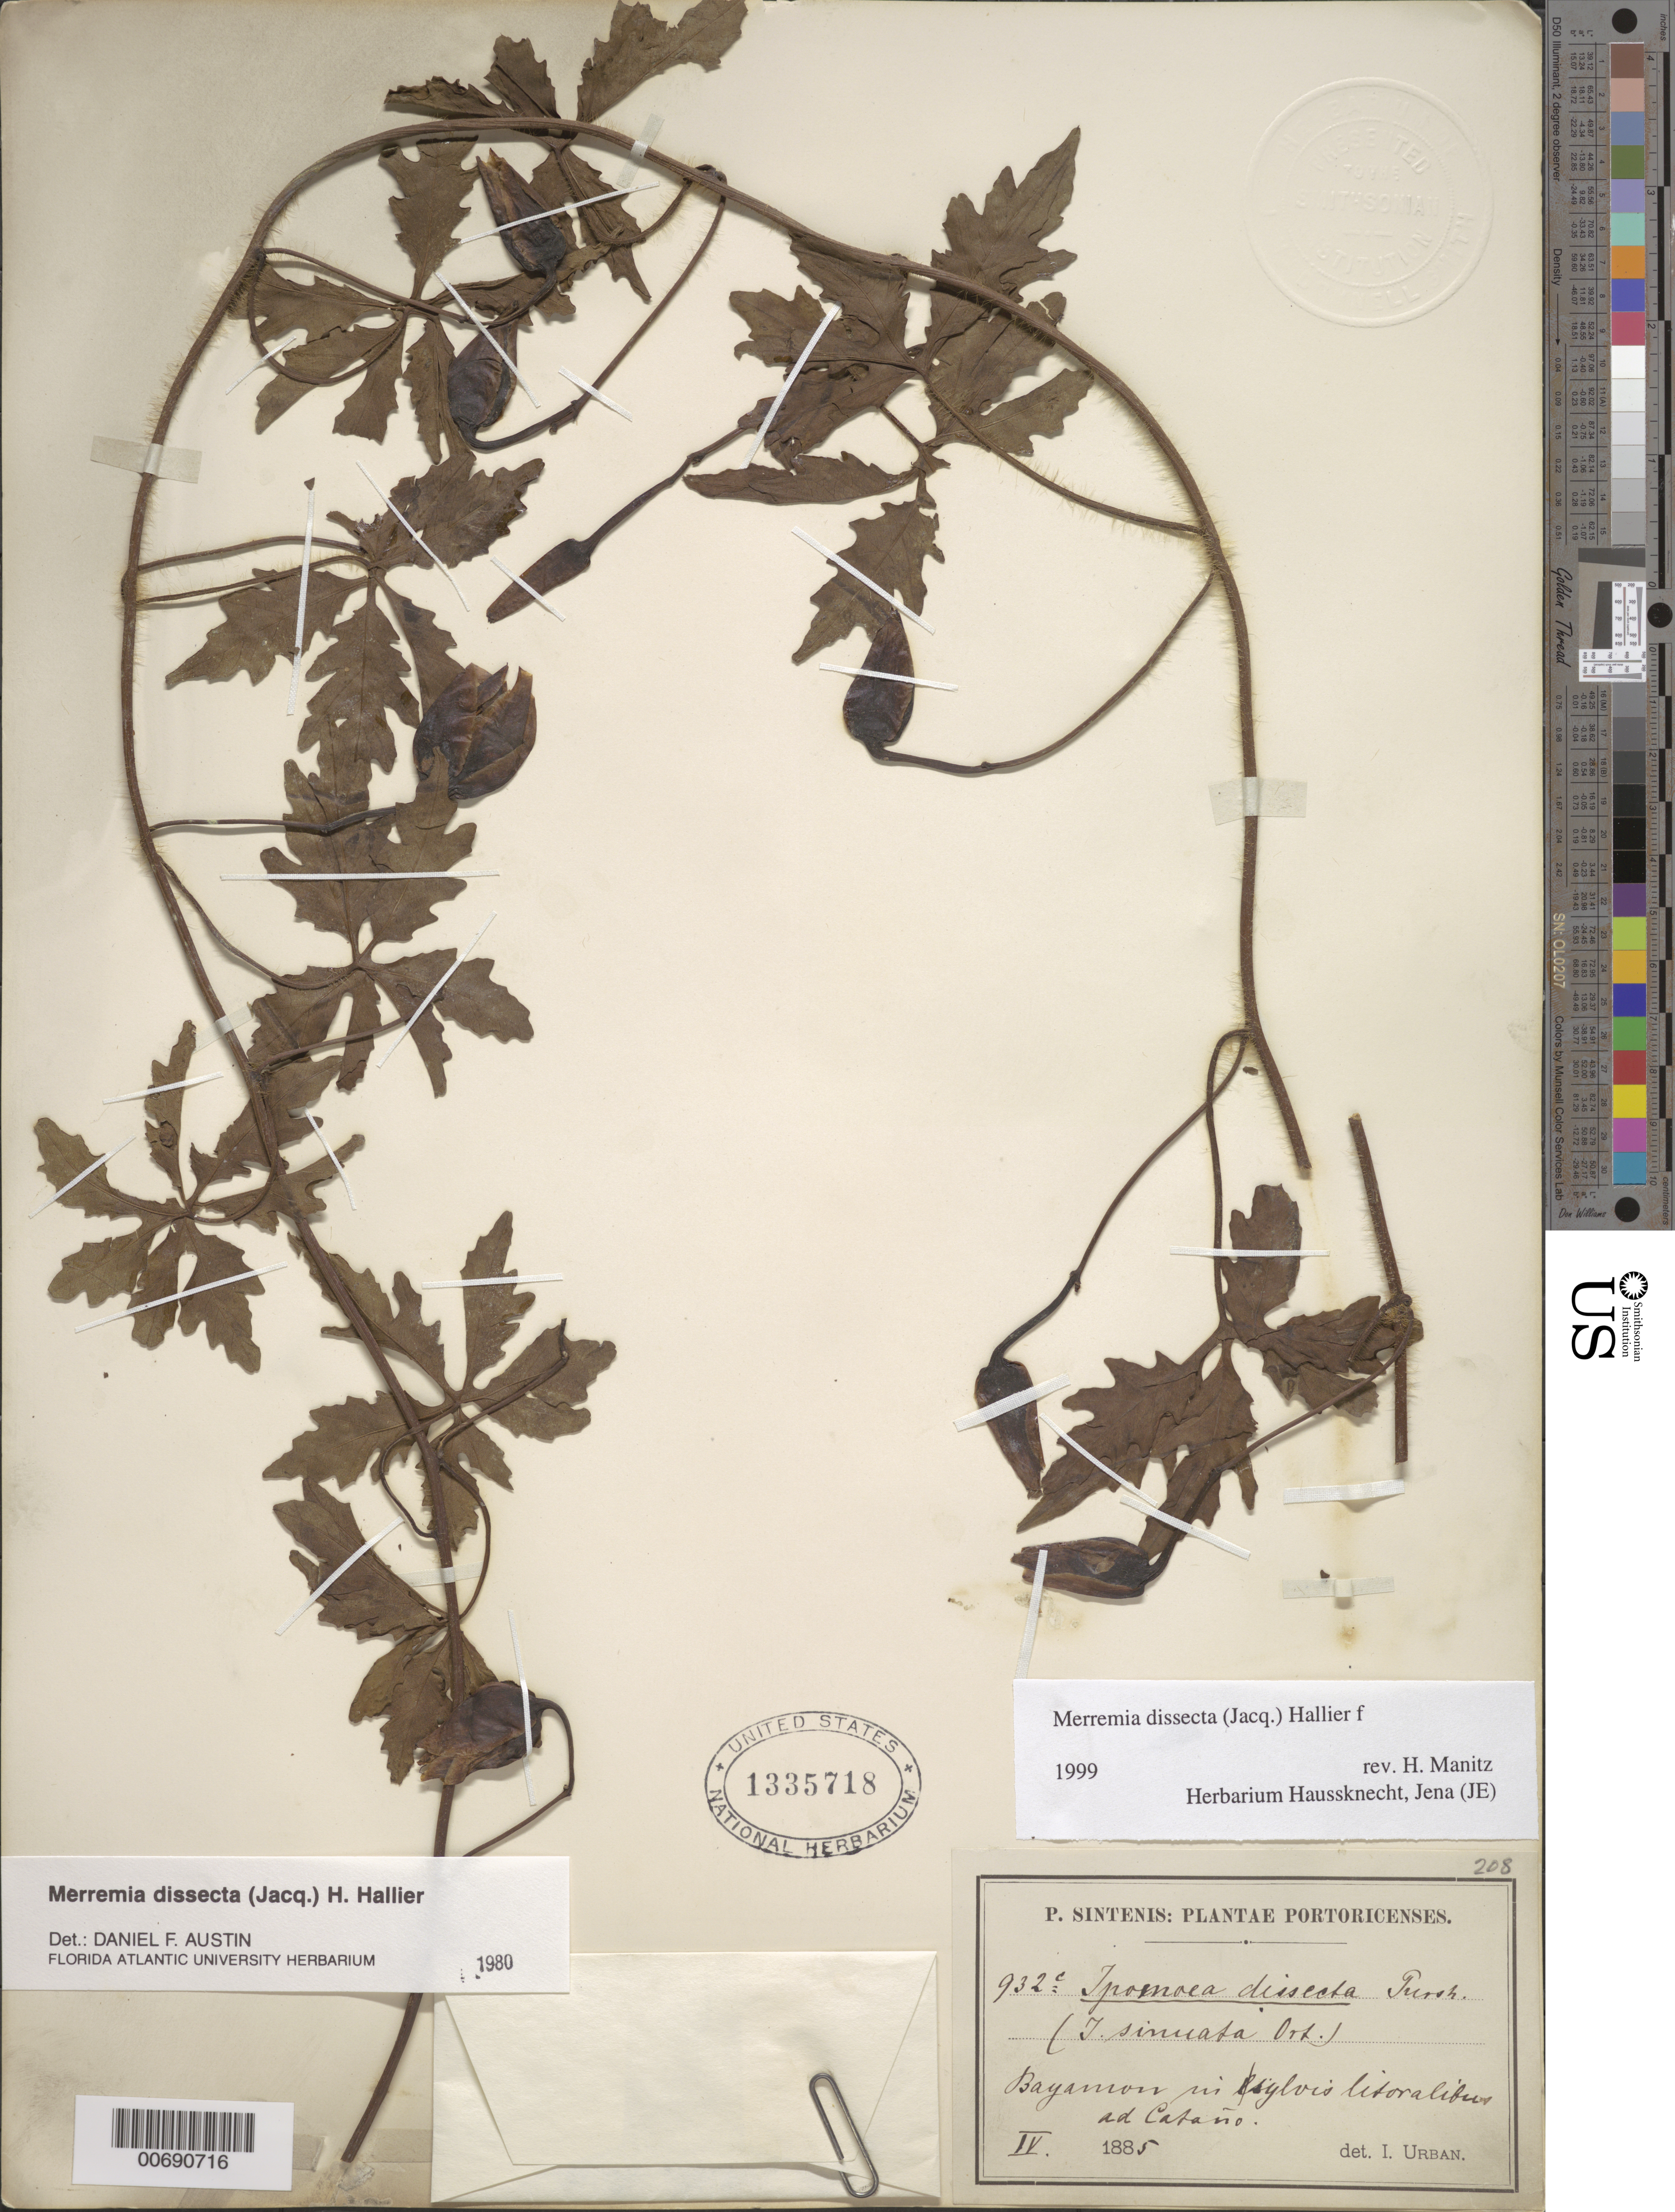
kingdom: Plantae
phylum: Tracheophyta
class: Magnoliopsida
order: Solanales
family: Convolvulaceae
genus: Distimake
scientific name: Distimake dissectus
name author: (Jacq.) A. R. Simões & Staples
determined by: Strong, Mark T., (BOT), Smithsonian Institution - National Museum of Natural History (UNITED STATES)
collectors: P. Sintenis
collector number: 932 c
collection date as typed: Apr 1885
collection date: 1885-04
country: Puerto Rico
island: Greater Antilles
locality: Bayamon.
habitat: in sylvis litoralibus ad Catano.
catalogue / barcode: US 1335718